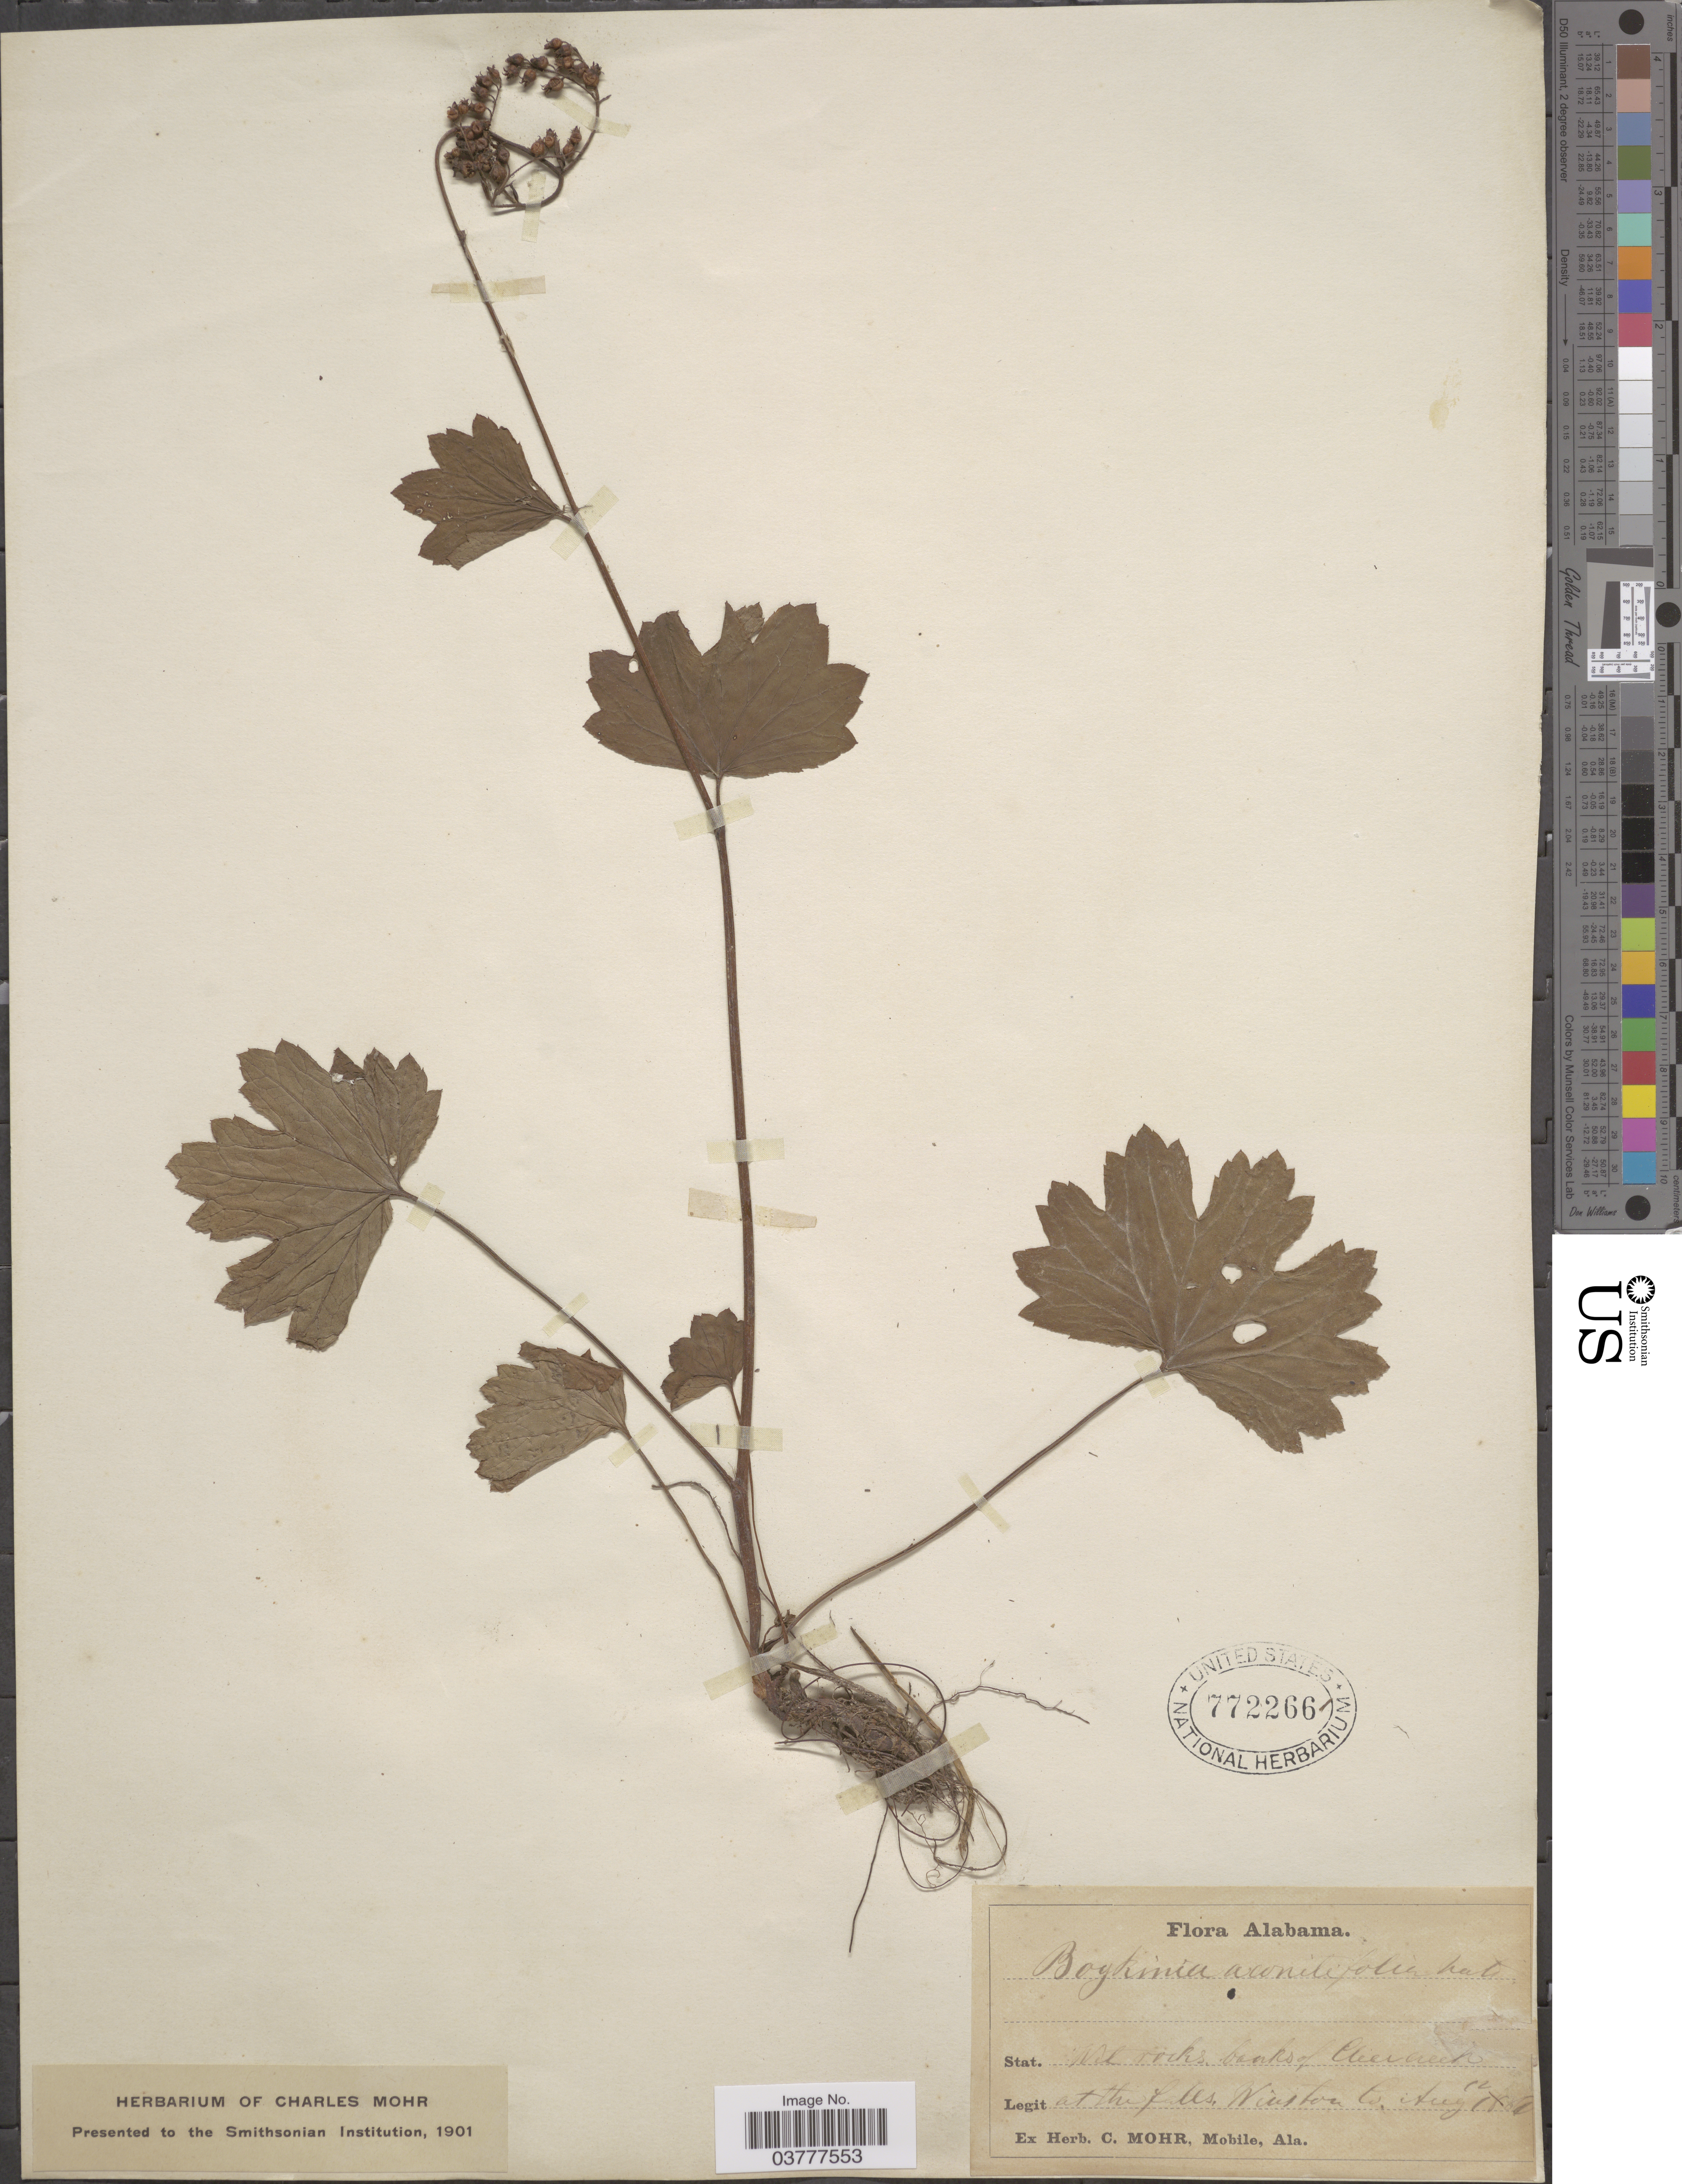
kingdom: Plantae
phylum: Tracheophyta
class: Magnoliopsida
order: Saxifragales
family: Saxifragaceae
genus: Boykinia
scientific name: Boykinia aconitifolia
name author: Nutt.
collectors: ex herb. C. Mohr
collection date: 1882-08-12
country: United States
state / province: Alabama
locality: Banks of Cliei* creek. At the falls, Winston Co.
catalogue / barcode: US 772266